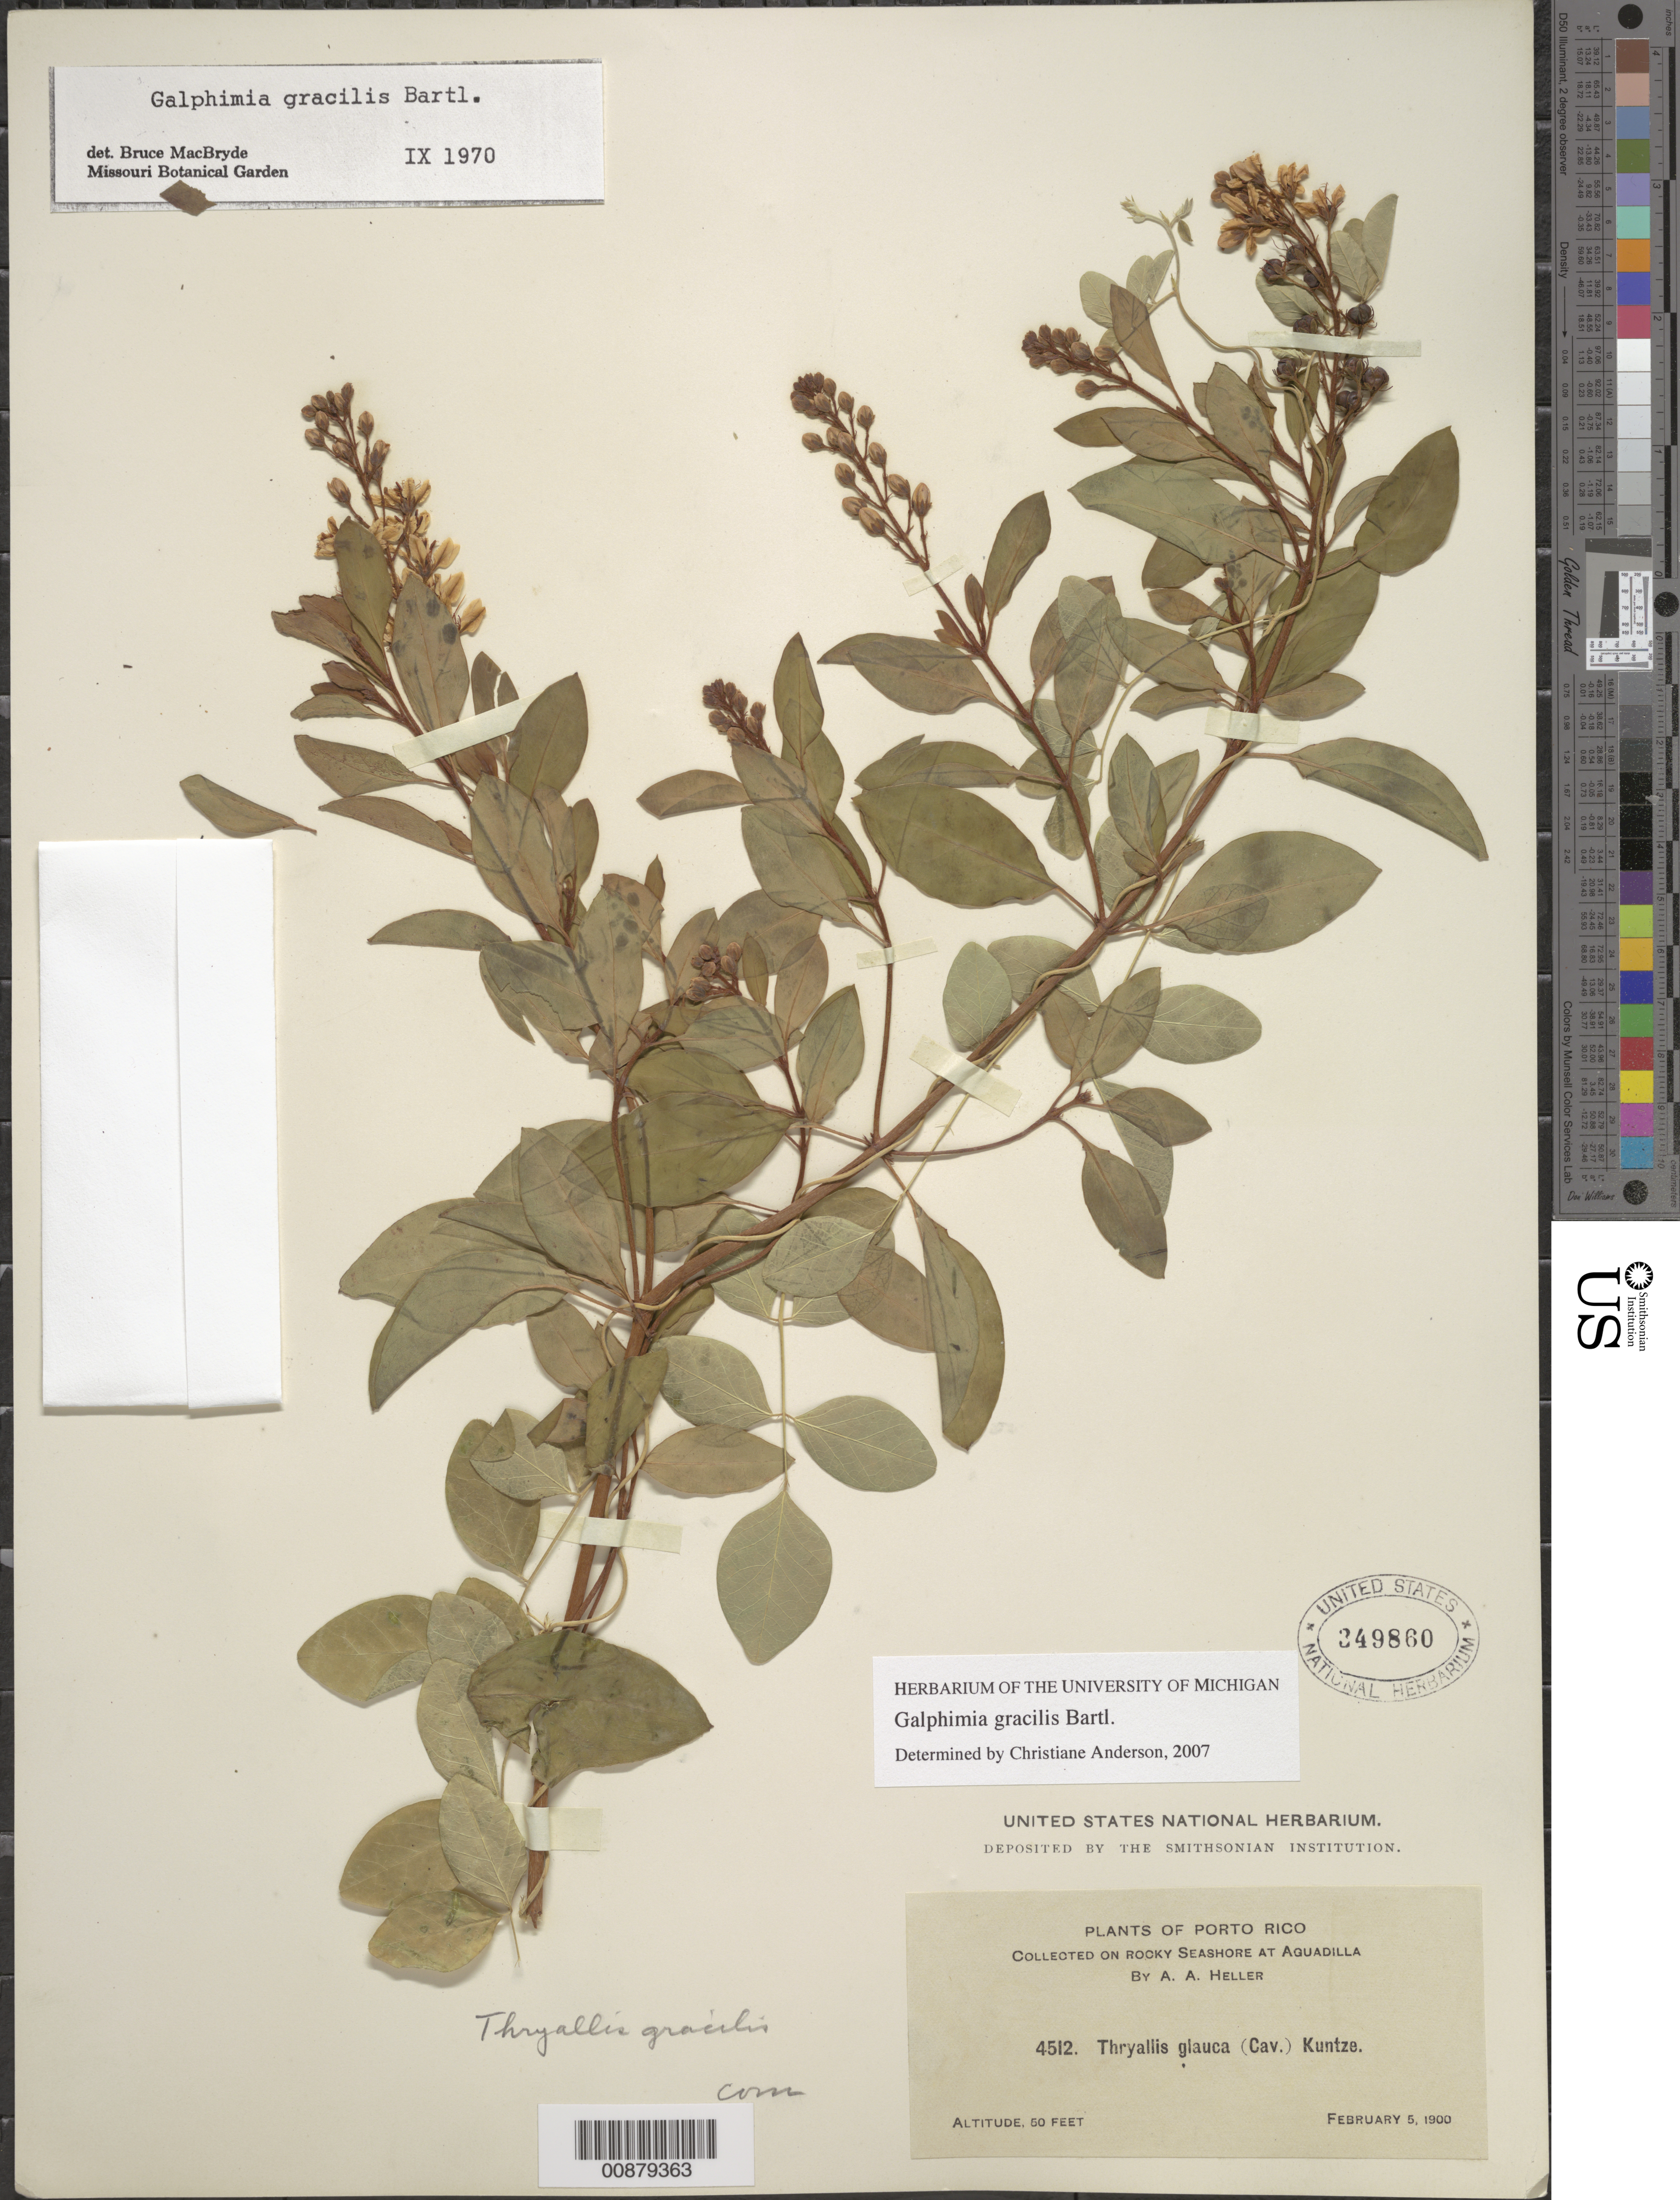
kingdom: Plantae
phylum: Tracheophyta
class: Magnoliopsida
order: Malpighiales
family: Malpighiaceae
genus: Galphimia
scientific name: Galphimia gracilis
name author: Bartl.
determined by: Anderson, C.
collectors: A. A. Heller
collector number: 4512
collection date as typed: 05 Feb 1900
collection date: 1900-02-05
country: Puerto Rico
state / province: Aguadilla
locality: Aguadilla.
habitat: Rocky seashore.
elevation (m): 15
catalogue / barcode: US 349860